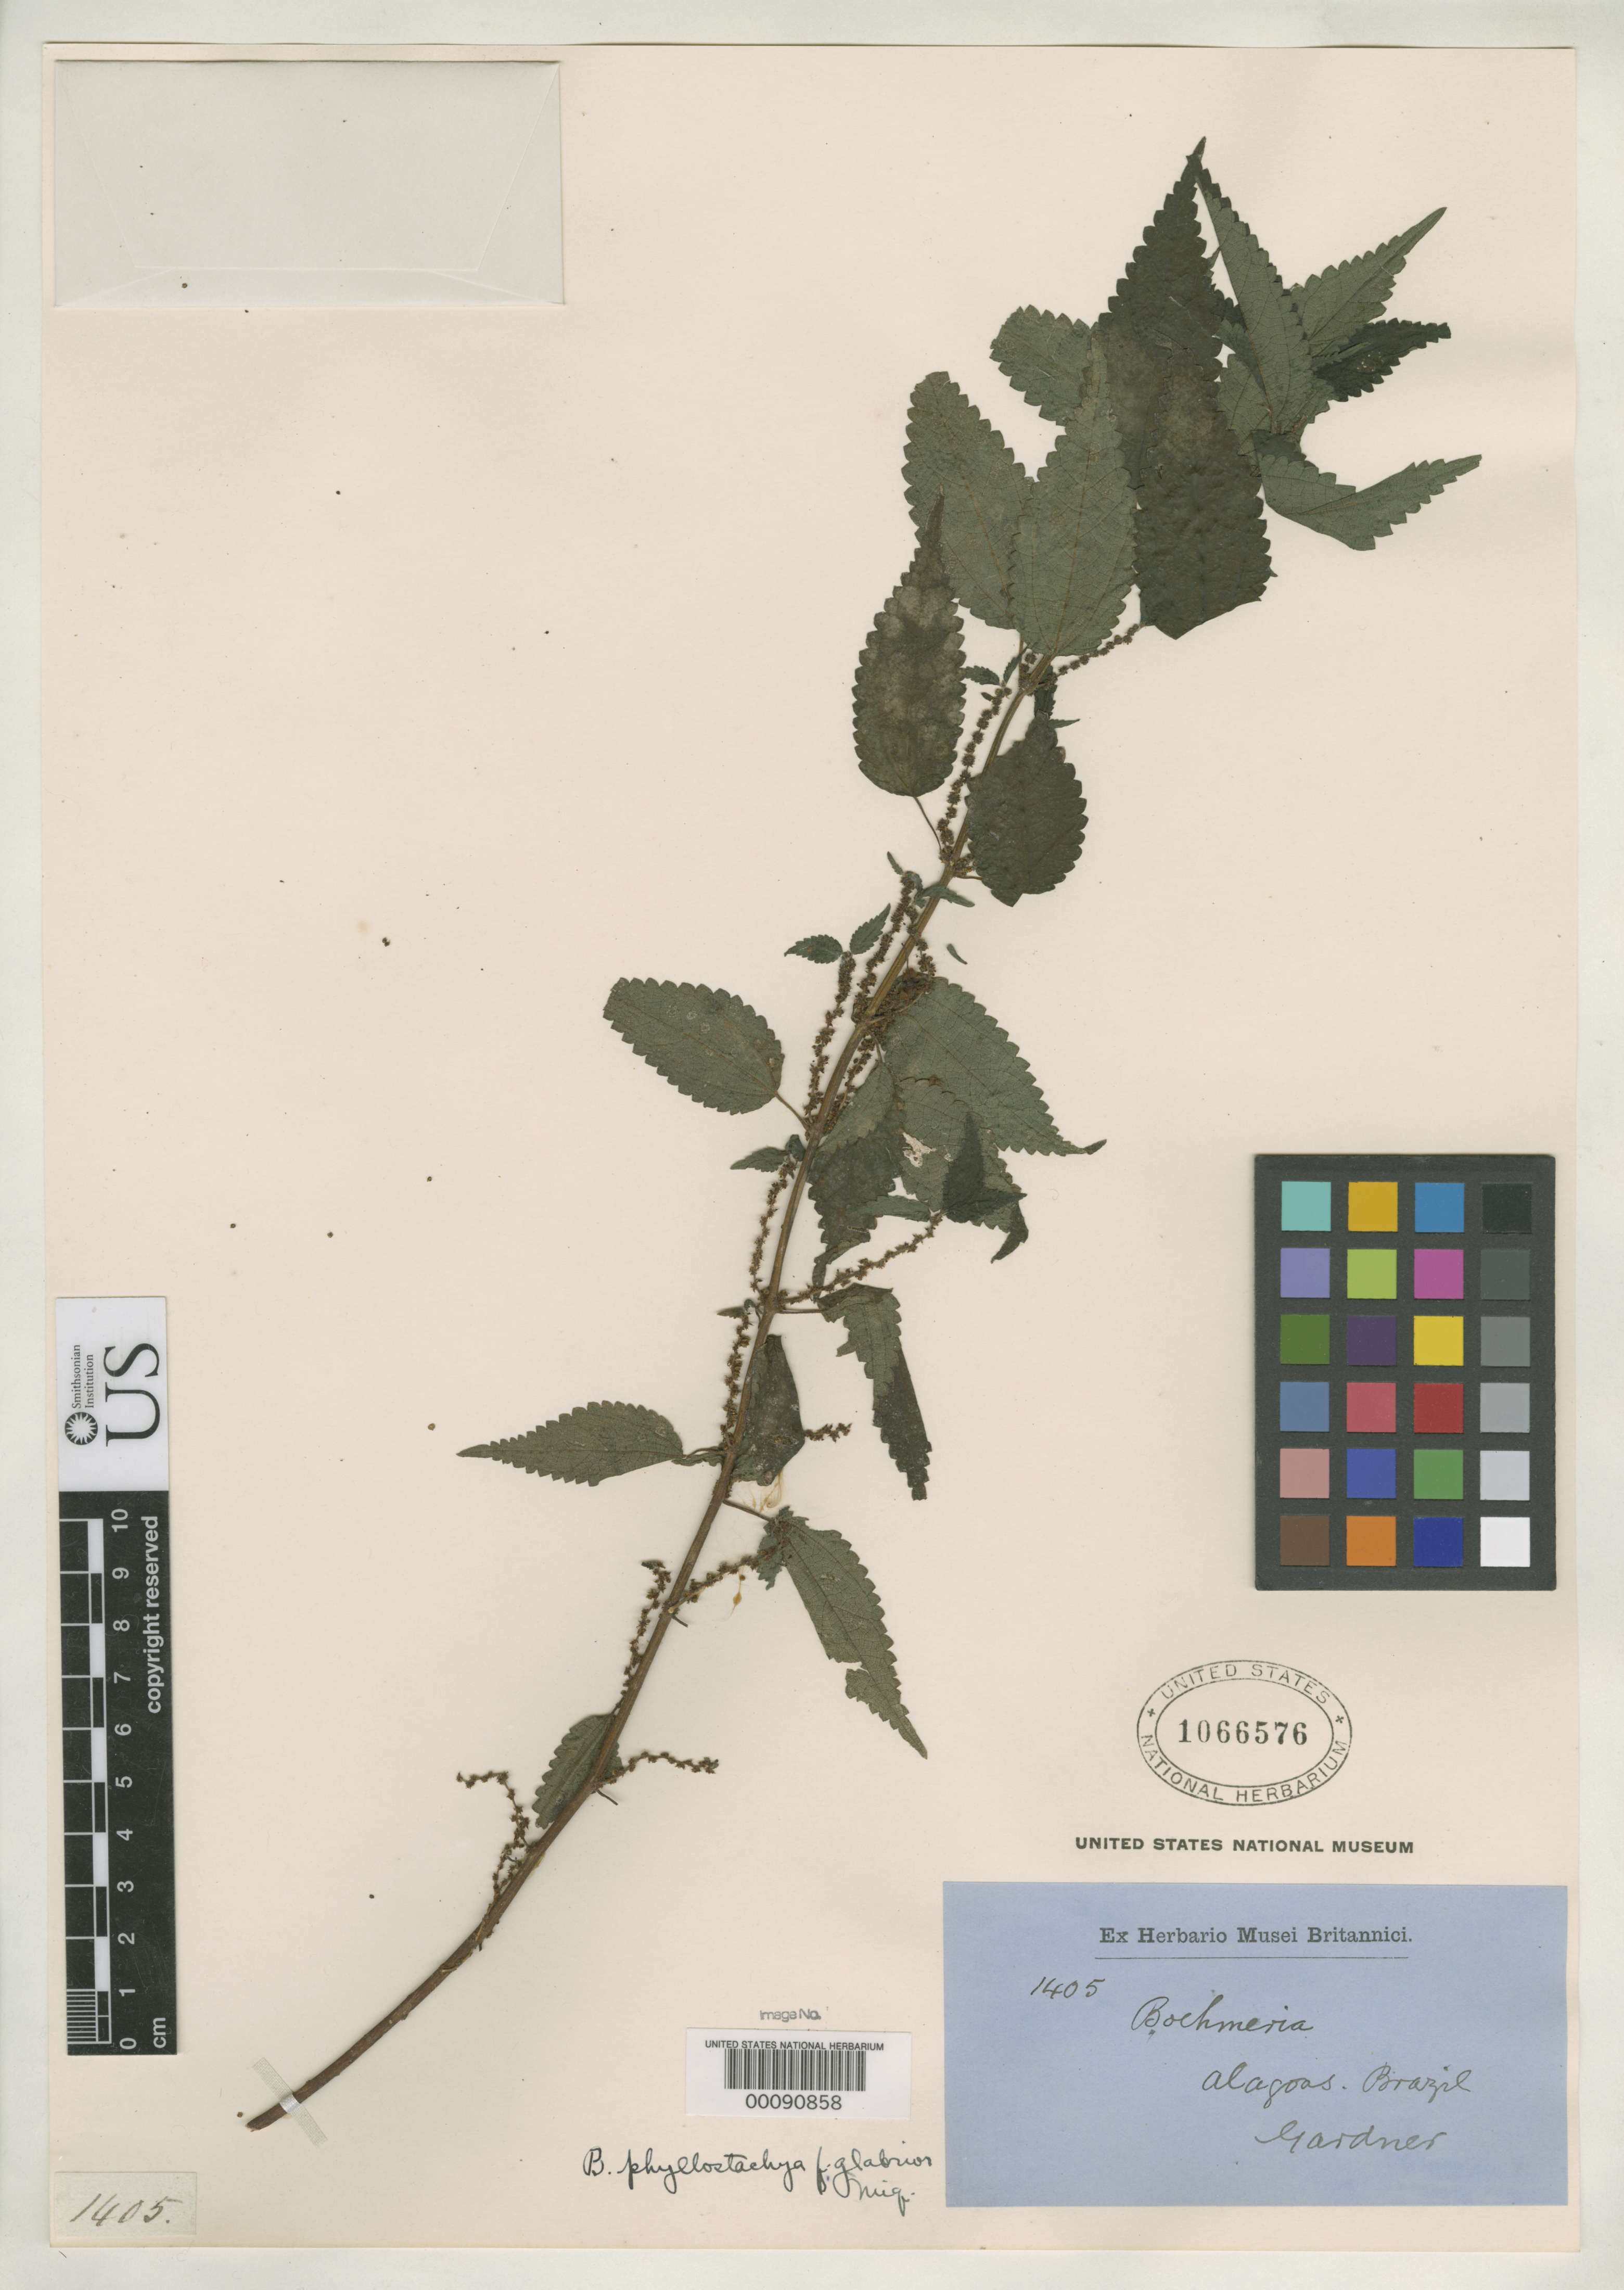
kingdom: Plantae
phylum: Tracheophyta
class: Magnoliopsida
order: Rosales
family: Urticaceae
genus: Boehmeria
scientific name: Boehmeria phyllostachya f. glabrior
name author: Miq. in Mart.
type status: Type Collection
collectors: G. Gardner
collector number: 1405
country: Brazil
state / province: Alagoas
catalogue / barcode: US 1066576